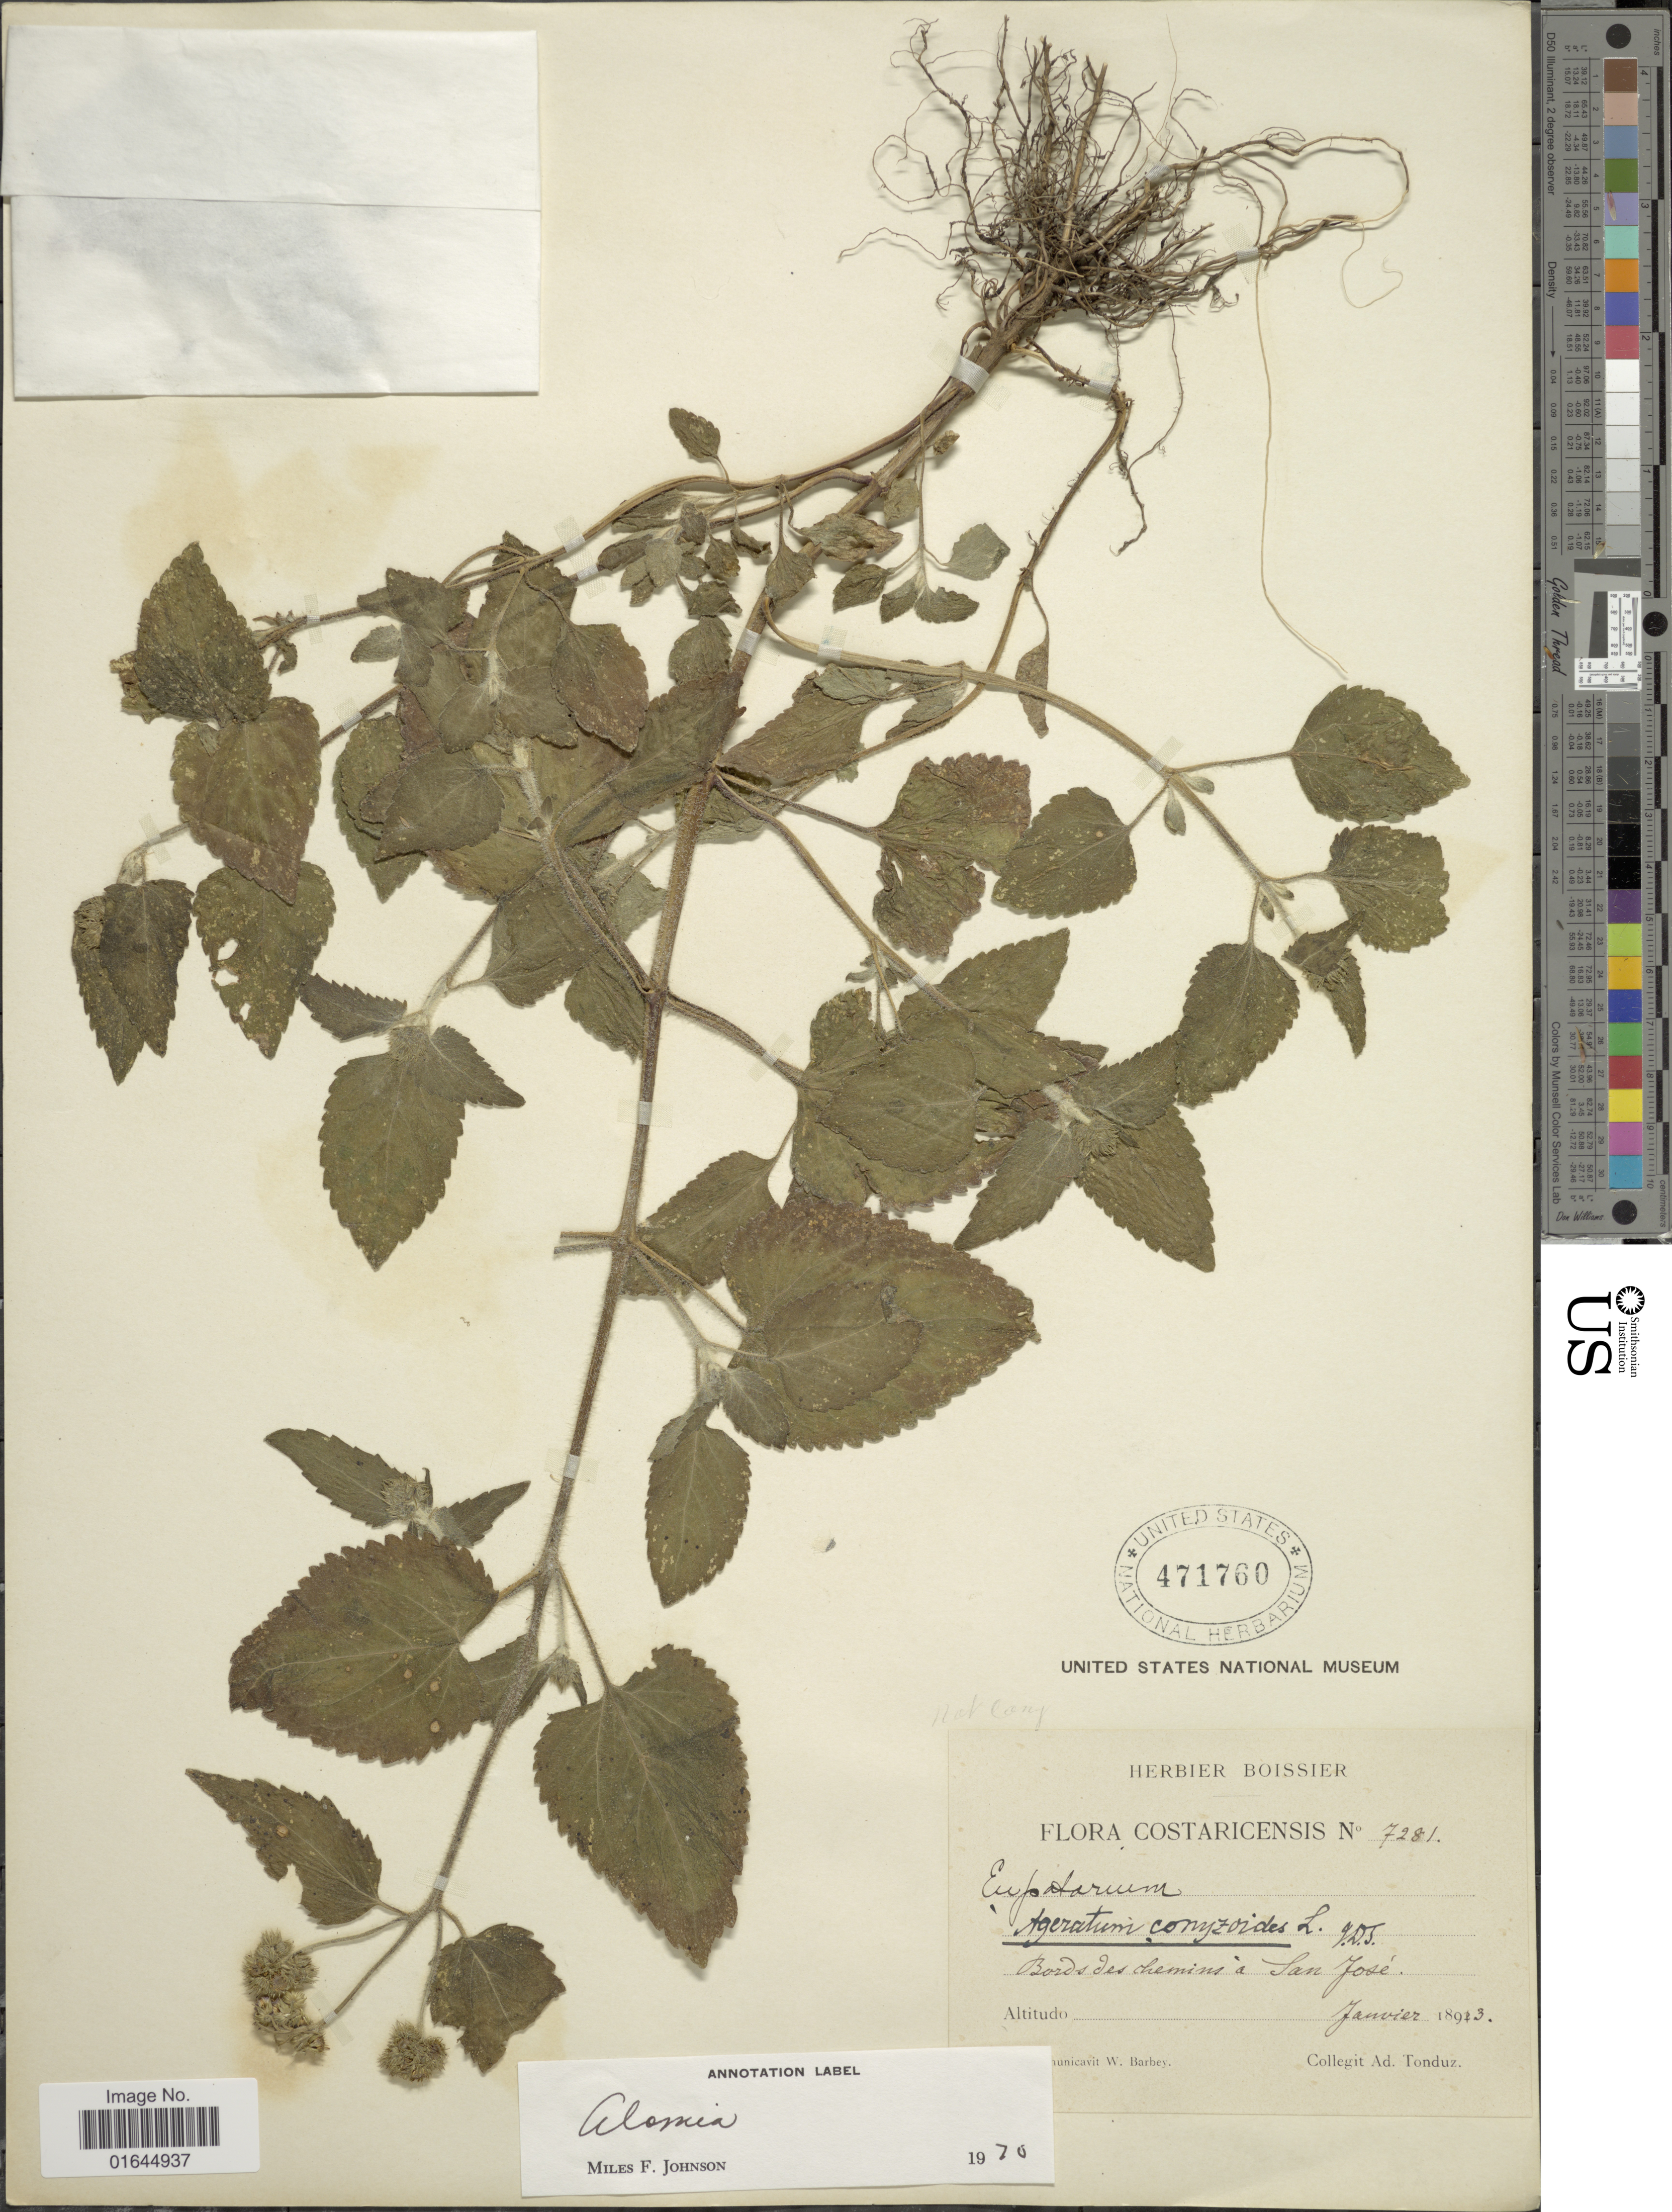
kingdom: Plantae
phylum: Tracheophyta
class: Magnoliopsida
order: Asterales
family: Asteraceae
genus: Ageratum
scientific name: Ageratum microcarpum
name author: (Benth. ex Oerst.) Hemsl.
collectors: A. Tonduz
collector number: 7281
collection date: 1893-01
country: Costa Rica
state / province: San José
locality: Bords des cheminas a San José.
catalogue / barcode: US 471760